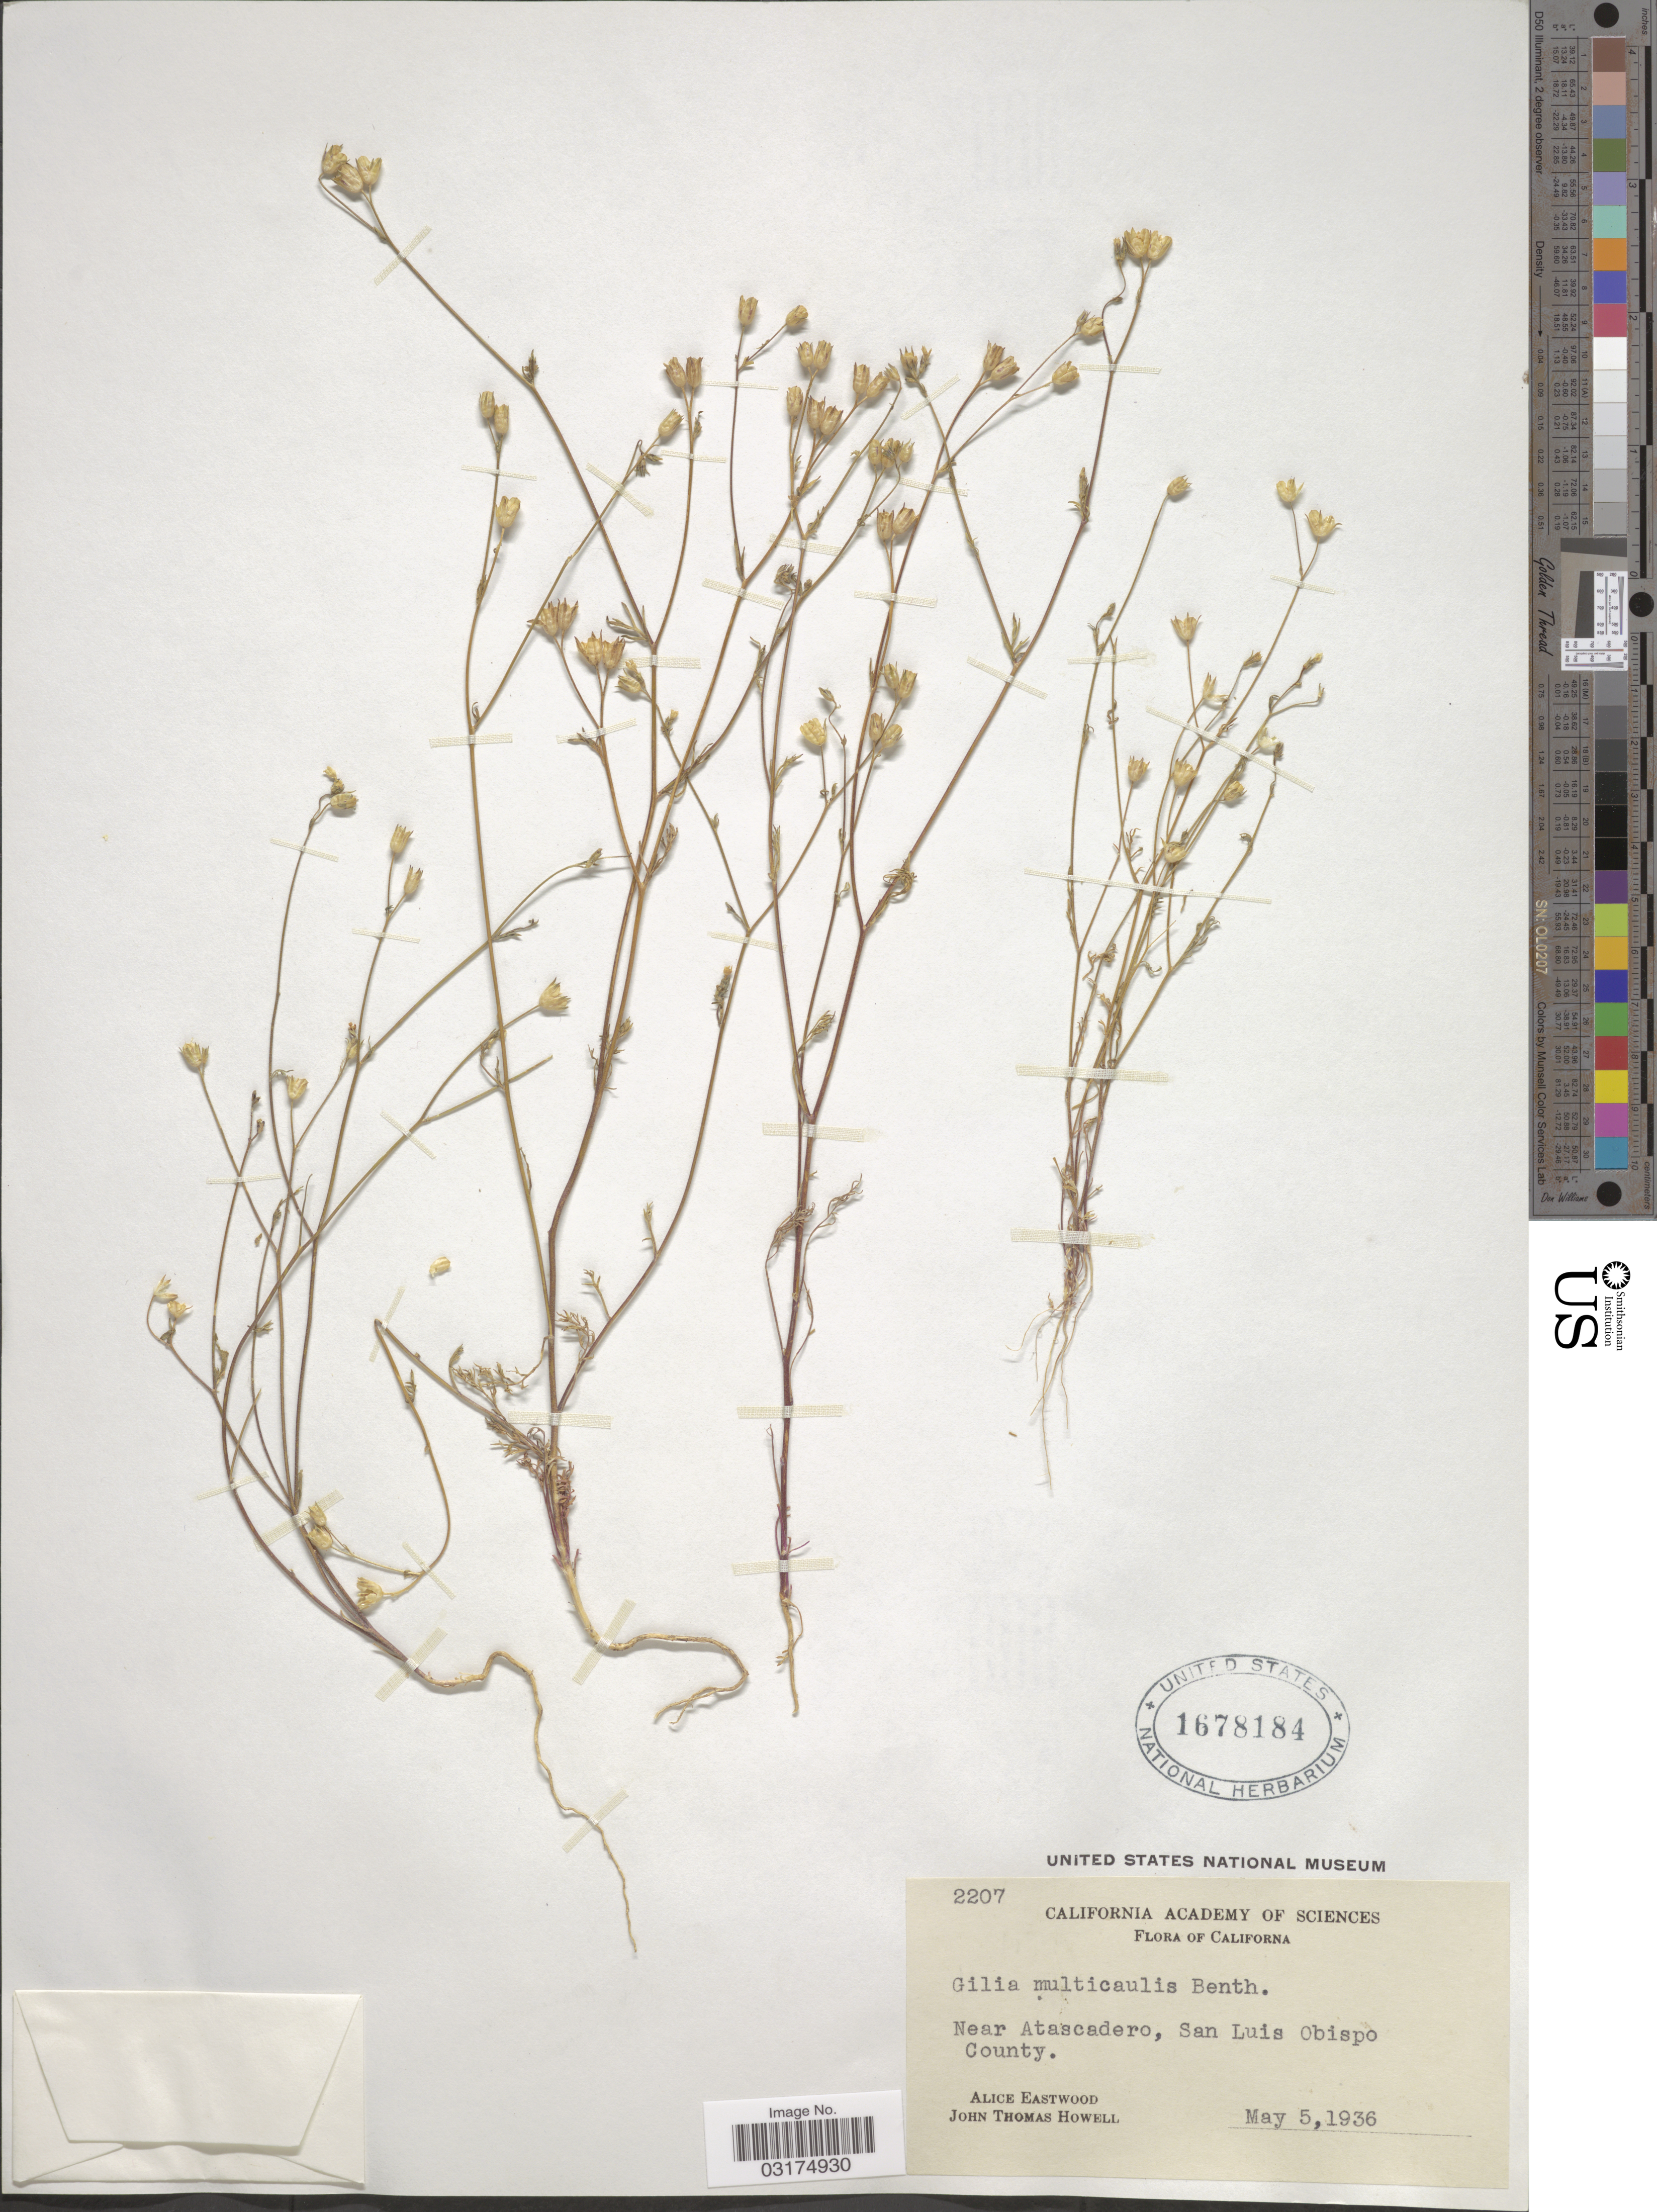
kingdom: Plantae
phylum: Tracheophyta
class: Magnoliopsida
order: Ericales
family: Polemoniaceae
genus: Gilia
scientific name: Gilia achilleifolia subsp. multicaulis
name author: (Benth.) V.E. Grant & A.D. Grant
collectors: A. Eastwood & J. T. Howell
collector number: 2207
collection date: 1936-05-05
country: United States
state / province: California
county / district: San Luis Obispo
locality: Near Atascadero, San Luis Obispo County.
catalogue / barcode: US 1678184